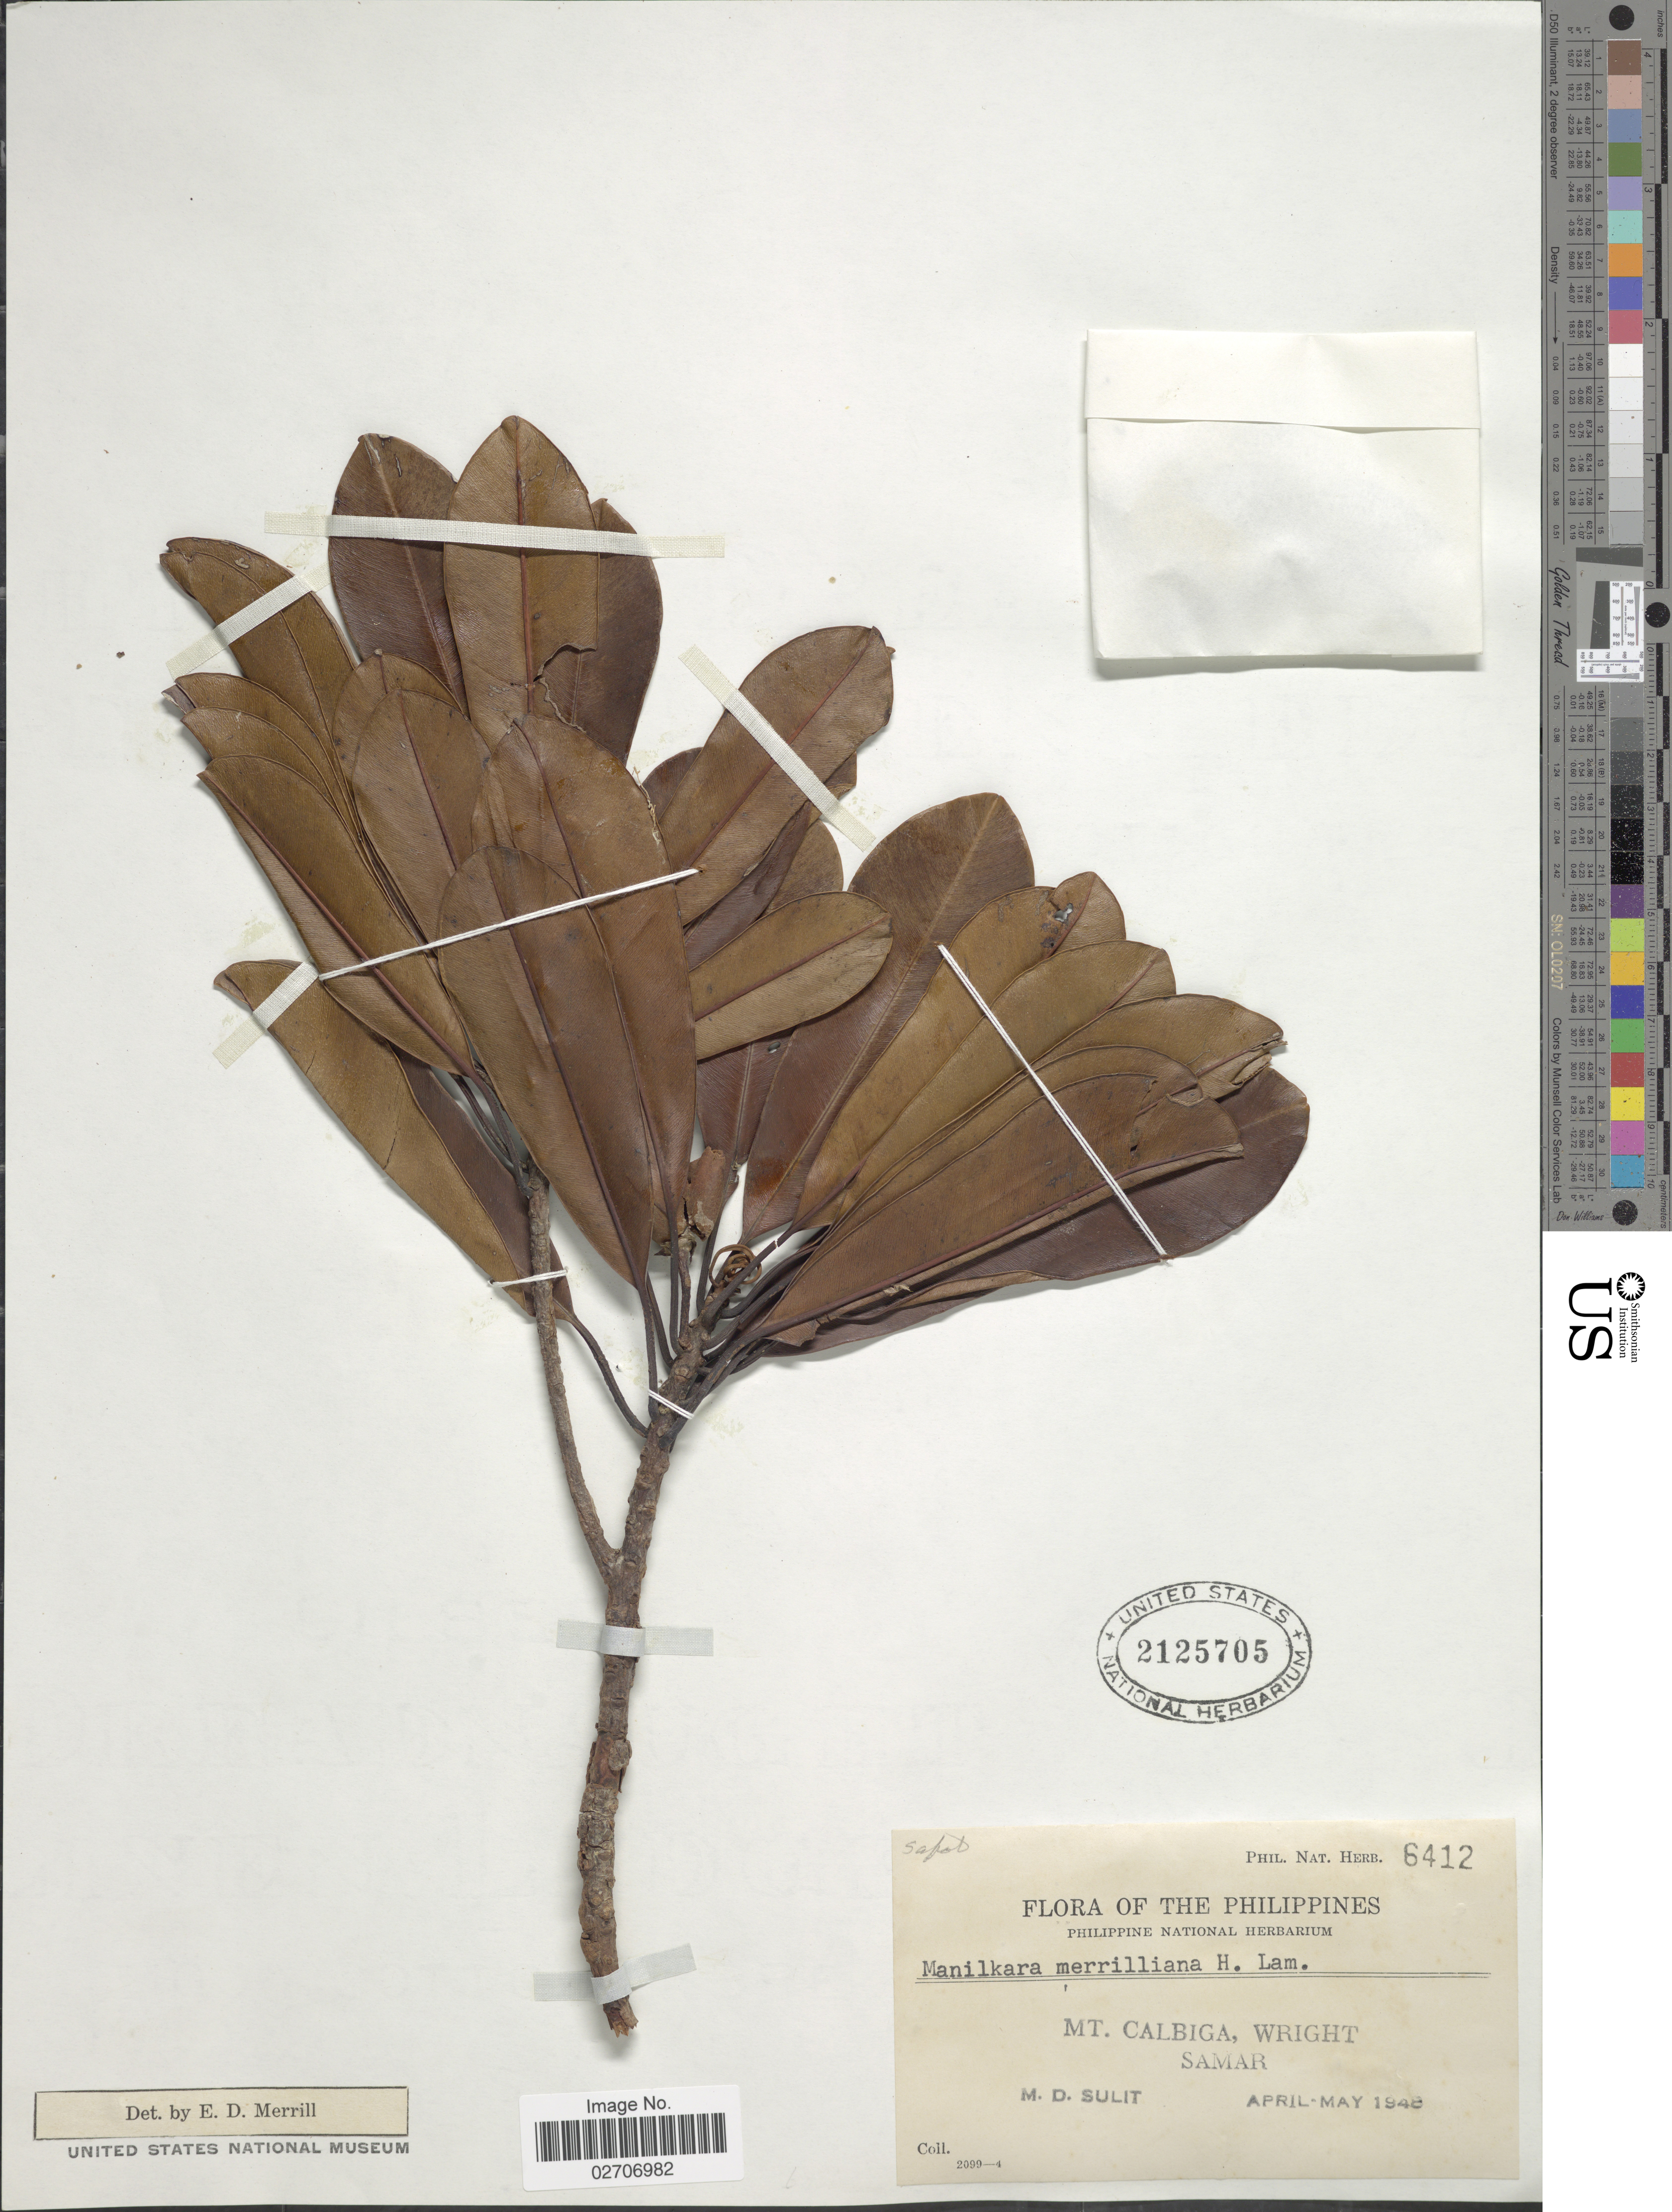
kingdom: Plantae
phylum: Tracheophyta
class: Magnoliopsida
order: Ericales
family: Sapotaceae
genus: Manilkara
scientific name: Manilkara merrilliana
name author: H.J. Lam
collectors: M. Sulit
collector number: Phil. Nat. Herb. 6412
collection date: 1948-04/1948-05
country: Philippines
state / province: Eastern Visayas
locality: Mt. Calbiga, Wright, Samar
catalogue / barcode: US 2125705